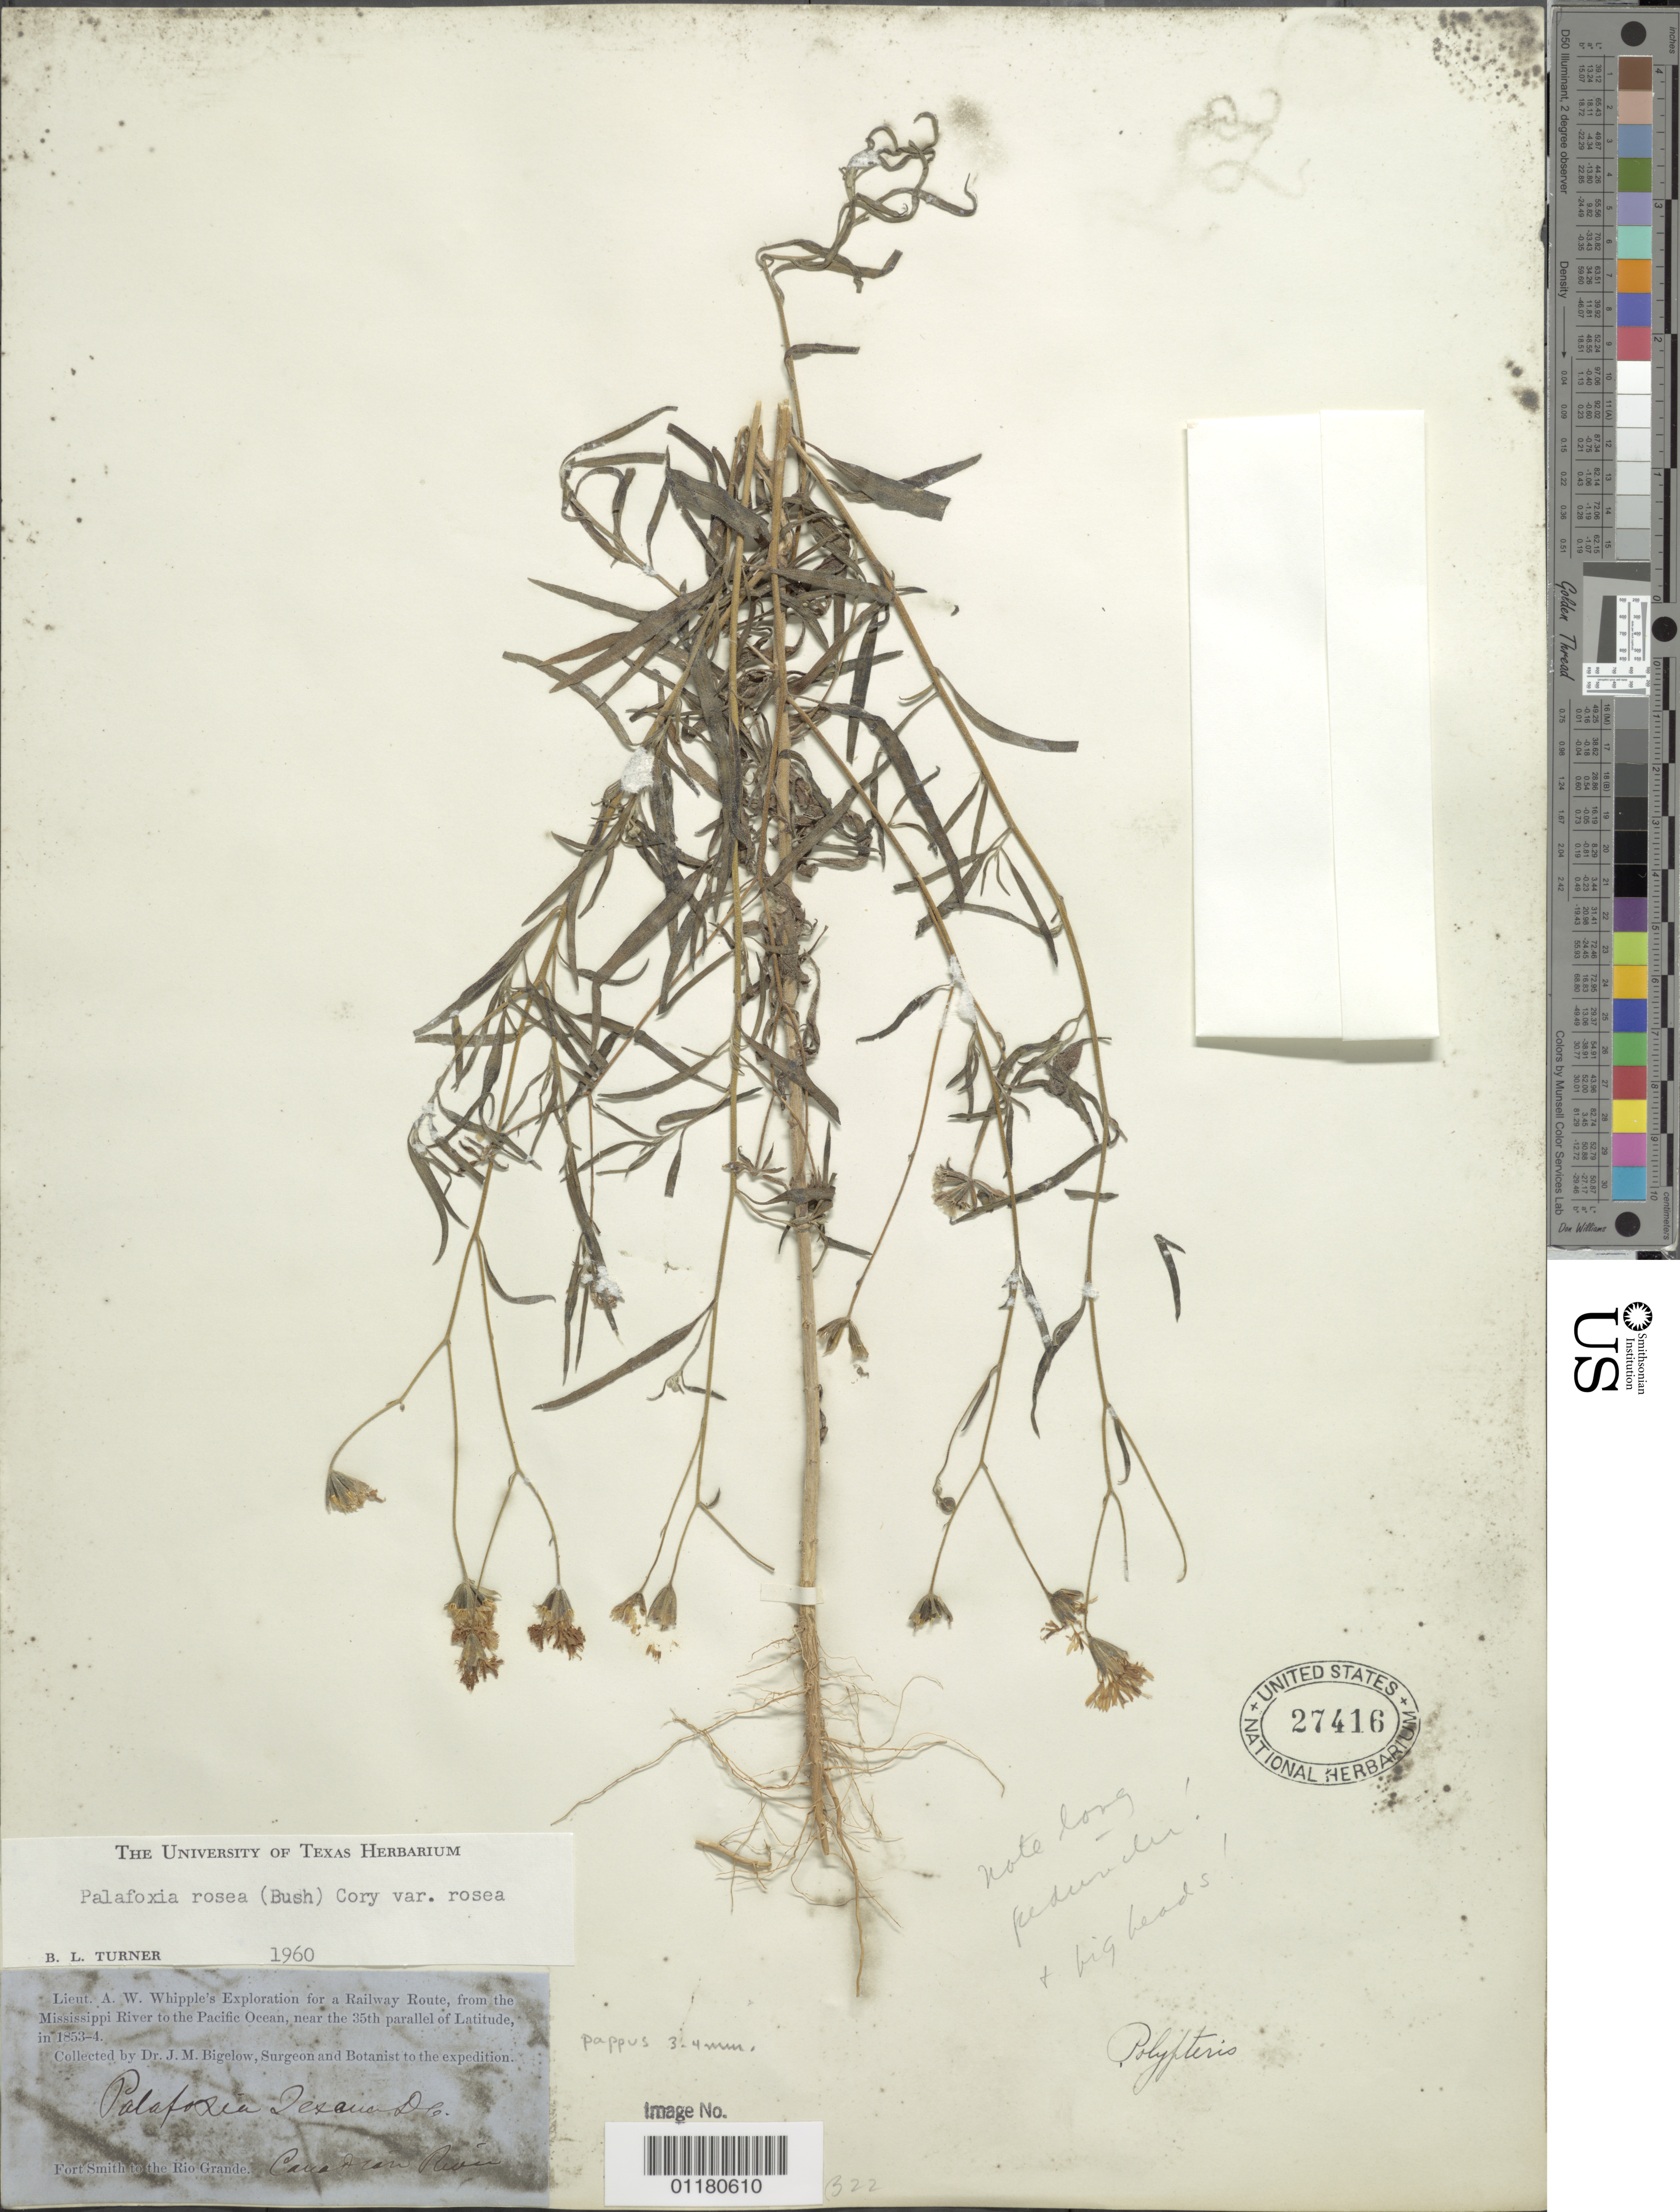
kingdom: Plantae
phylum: Tracheophyta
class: Magnoliopsida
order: Asterales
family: Asteraceae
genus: Palafoxia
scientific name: Palafoxia rosea var. rosea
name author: (Bush) Cory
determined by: Turner, B. L.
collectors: J. M. Bigelow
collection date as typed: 1853 to -- --- 1854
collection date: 1853/1854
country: United States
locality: Fort Smith to Rio Grande, Canadian River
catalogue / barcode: US 27416